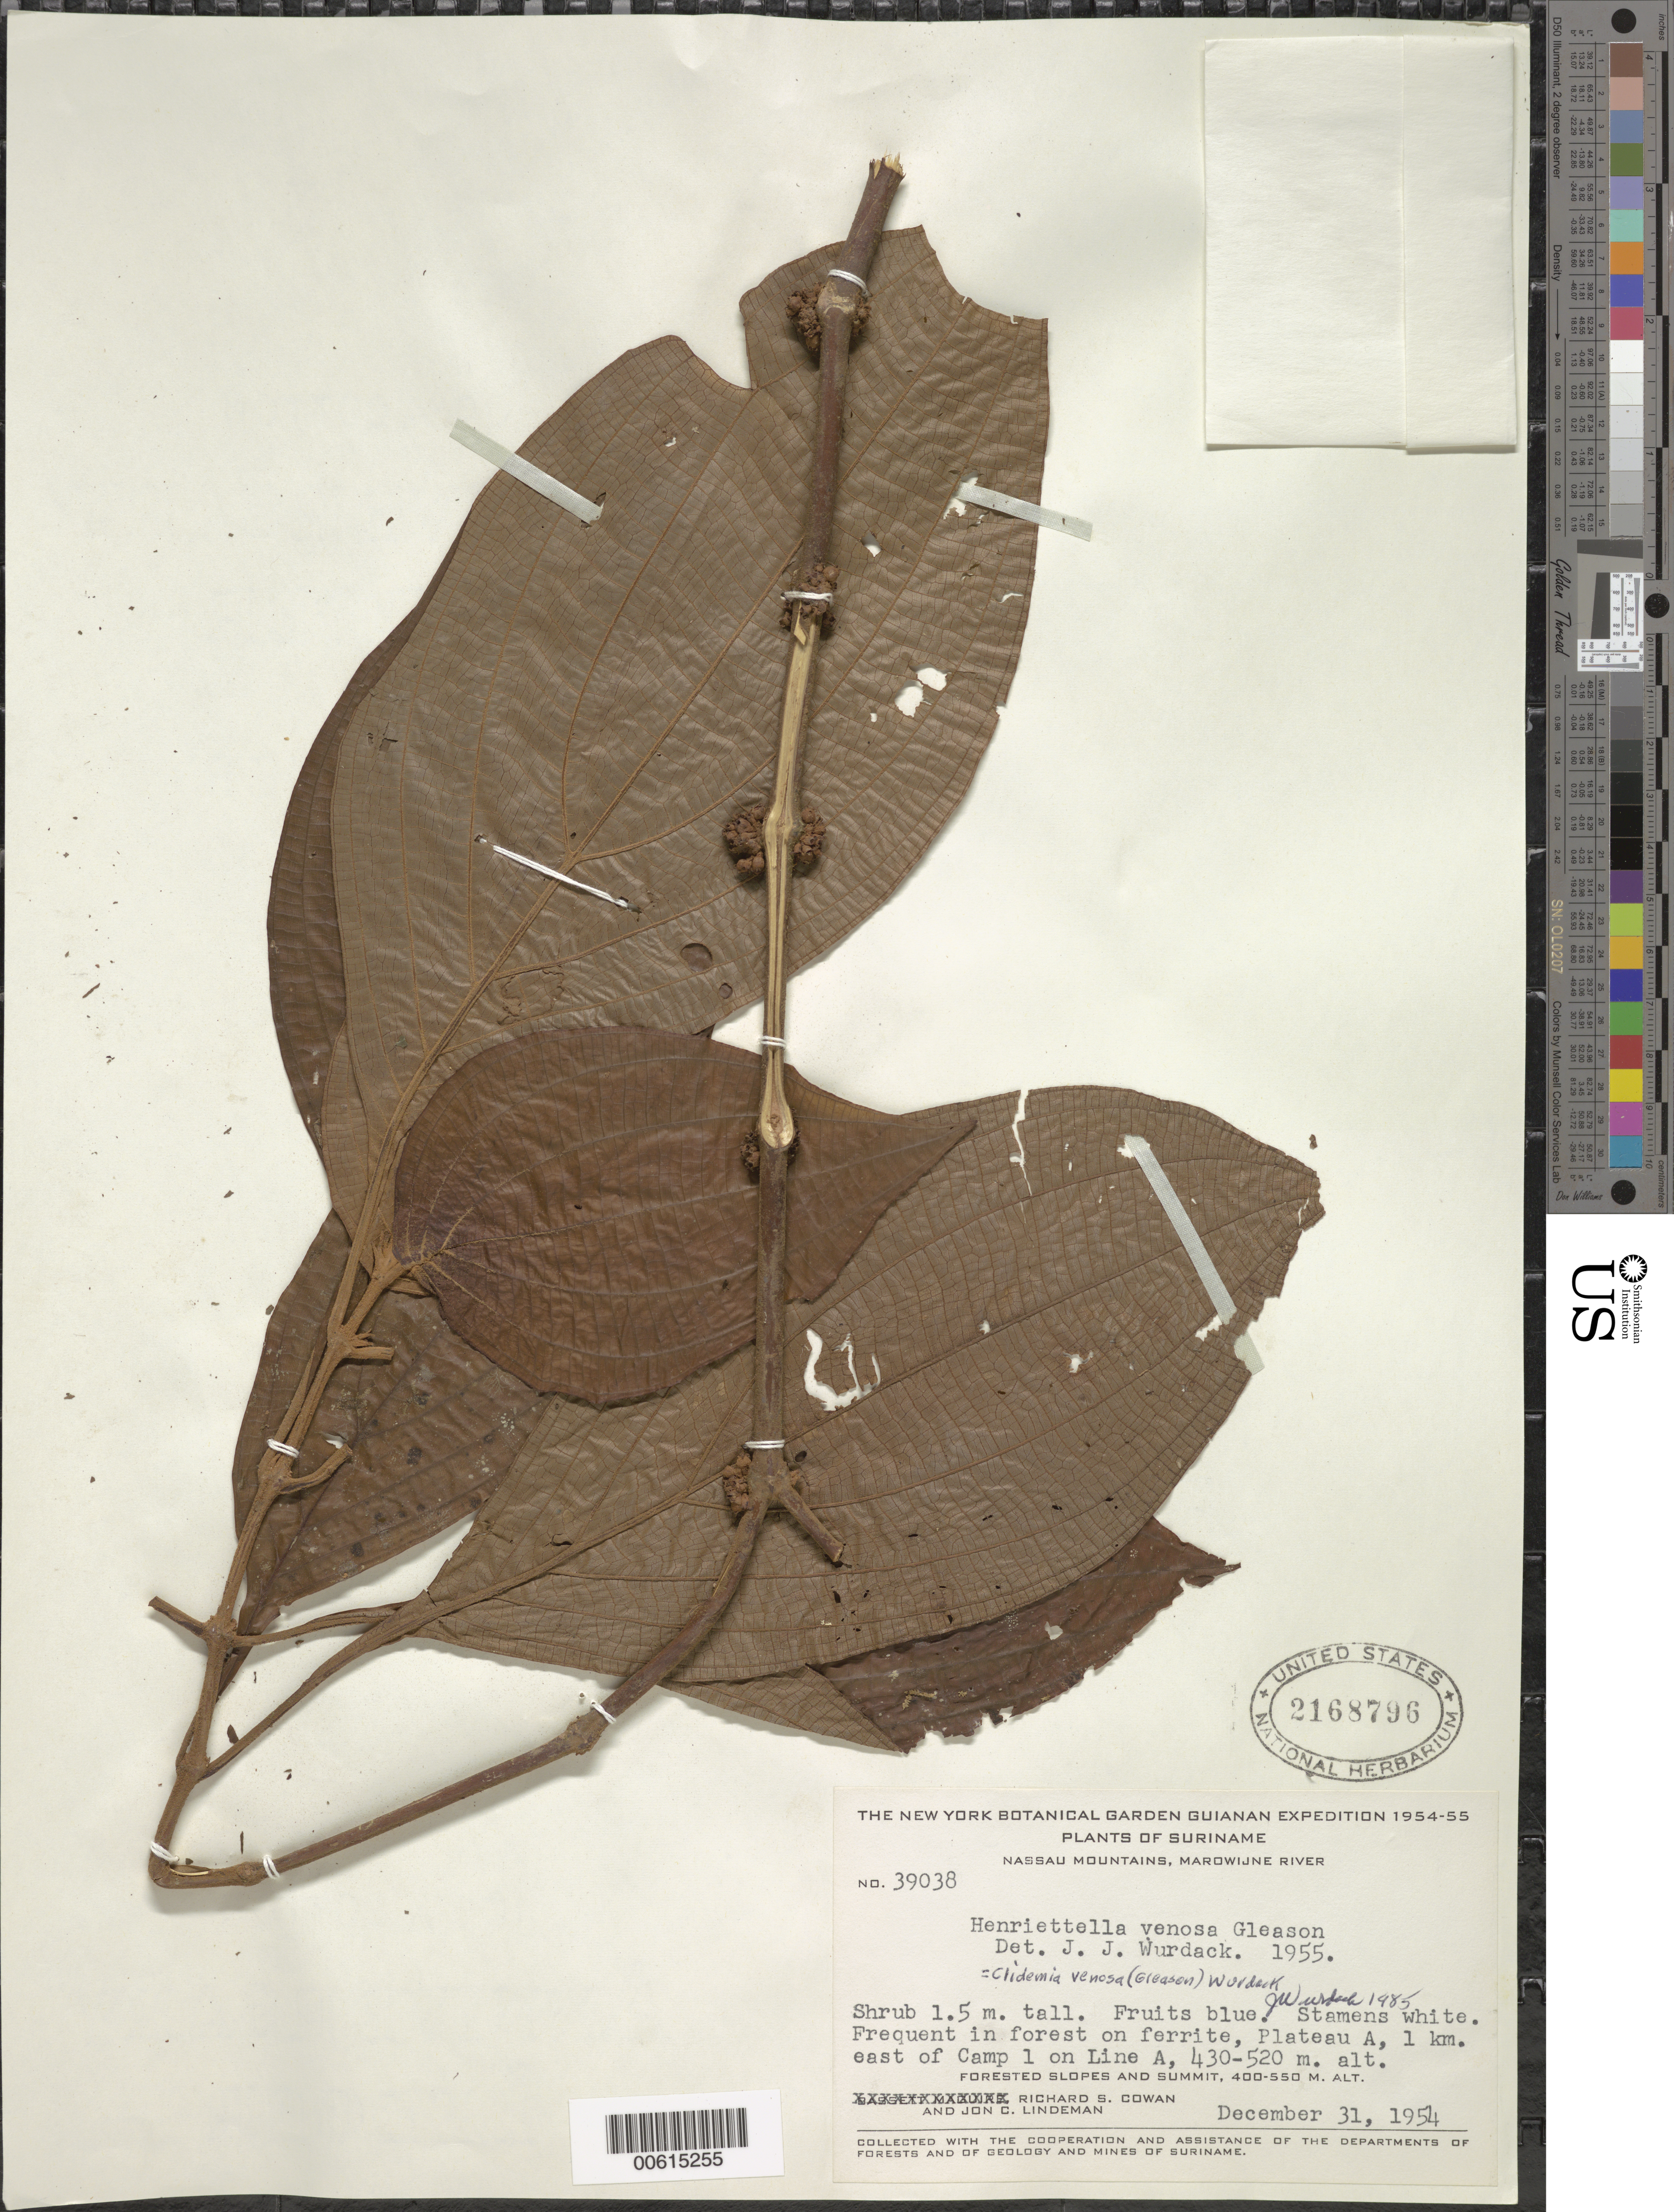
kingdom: Plantae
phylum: Tracheophyta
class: Magnoliopsida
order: Myrtales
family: Melastomataceae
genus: Clidemia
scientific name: Clidemia venosa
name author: (Gleason) Wurdack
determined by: Wurdack, John J., (US), US (UNITED STATES)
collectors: R. S. Cowan & J. C. Lindeman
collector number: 39038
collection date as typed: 31-Dec-54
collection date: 1954-12-31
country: Suriname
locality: Nassau Mts., Marowijne R., Plateau A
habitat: Forest on ferrite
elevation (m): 430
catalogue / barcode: US 2168796